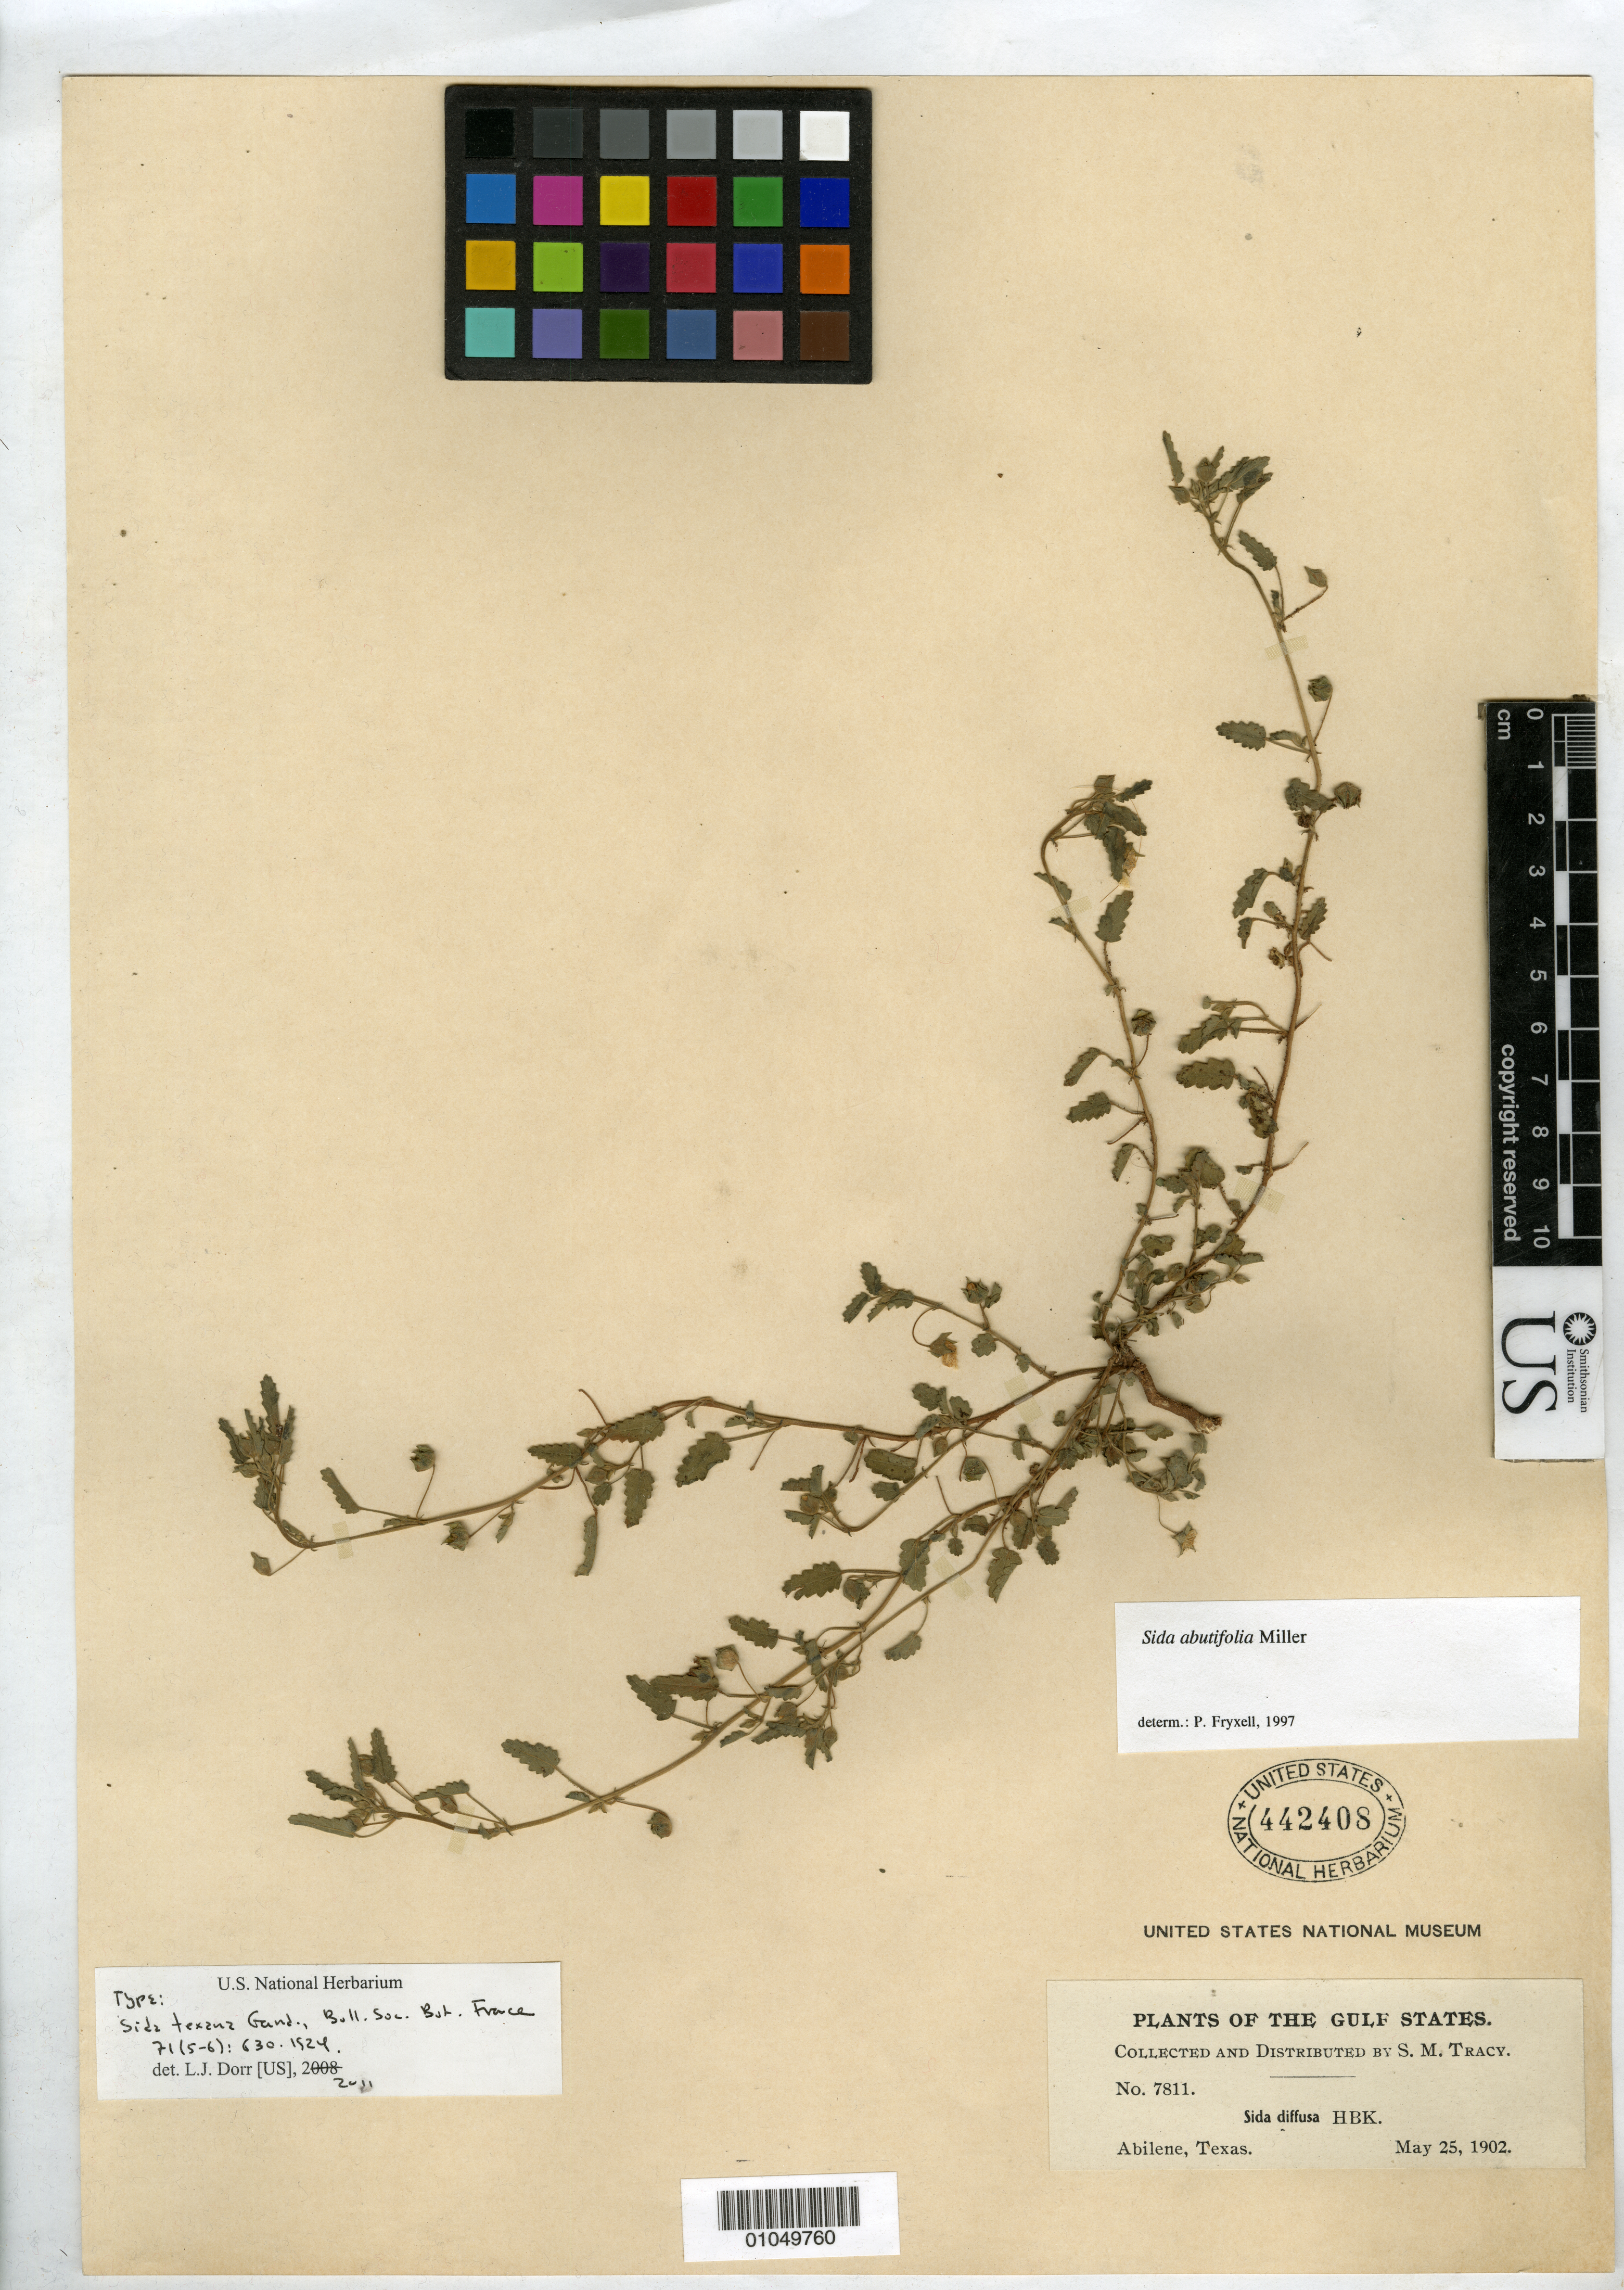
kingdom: Plantae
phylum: Tracheophyta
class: Magnoliopsida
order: Malvales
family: Malvaceae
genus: Sida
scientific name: Sida texana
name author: Gand.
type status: Type Collection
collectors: S. M. Tracy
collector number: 7811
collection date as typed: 25 May 1902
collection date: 1902-05-25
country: United States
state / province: Texas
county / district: Taylor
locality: Abilene.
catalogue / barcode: US 442408